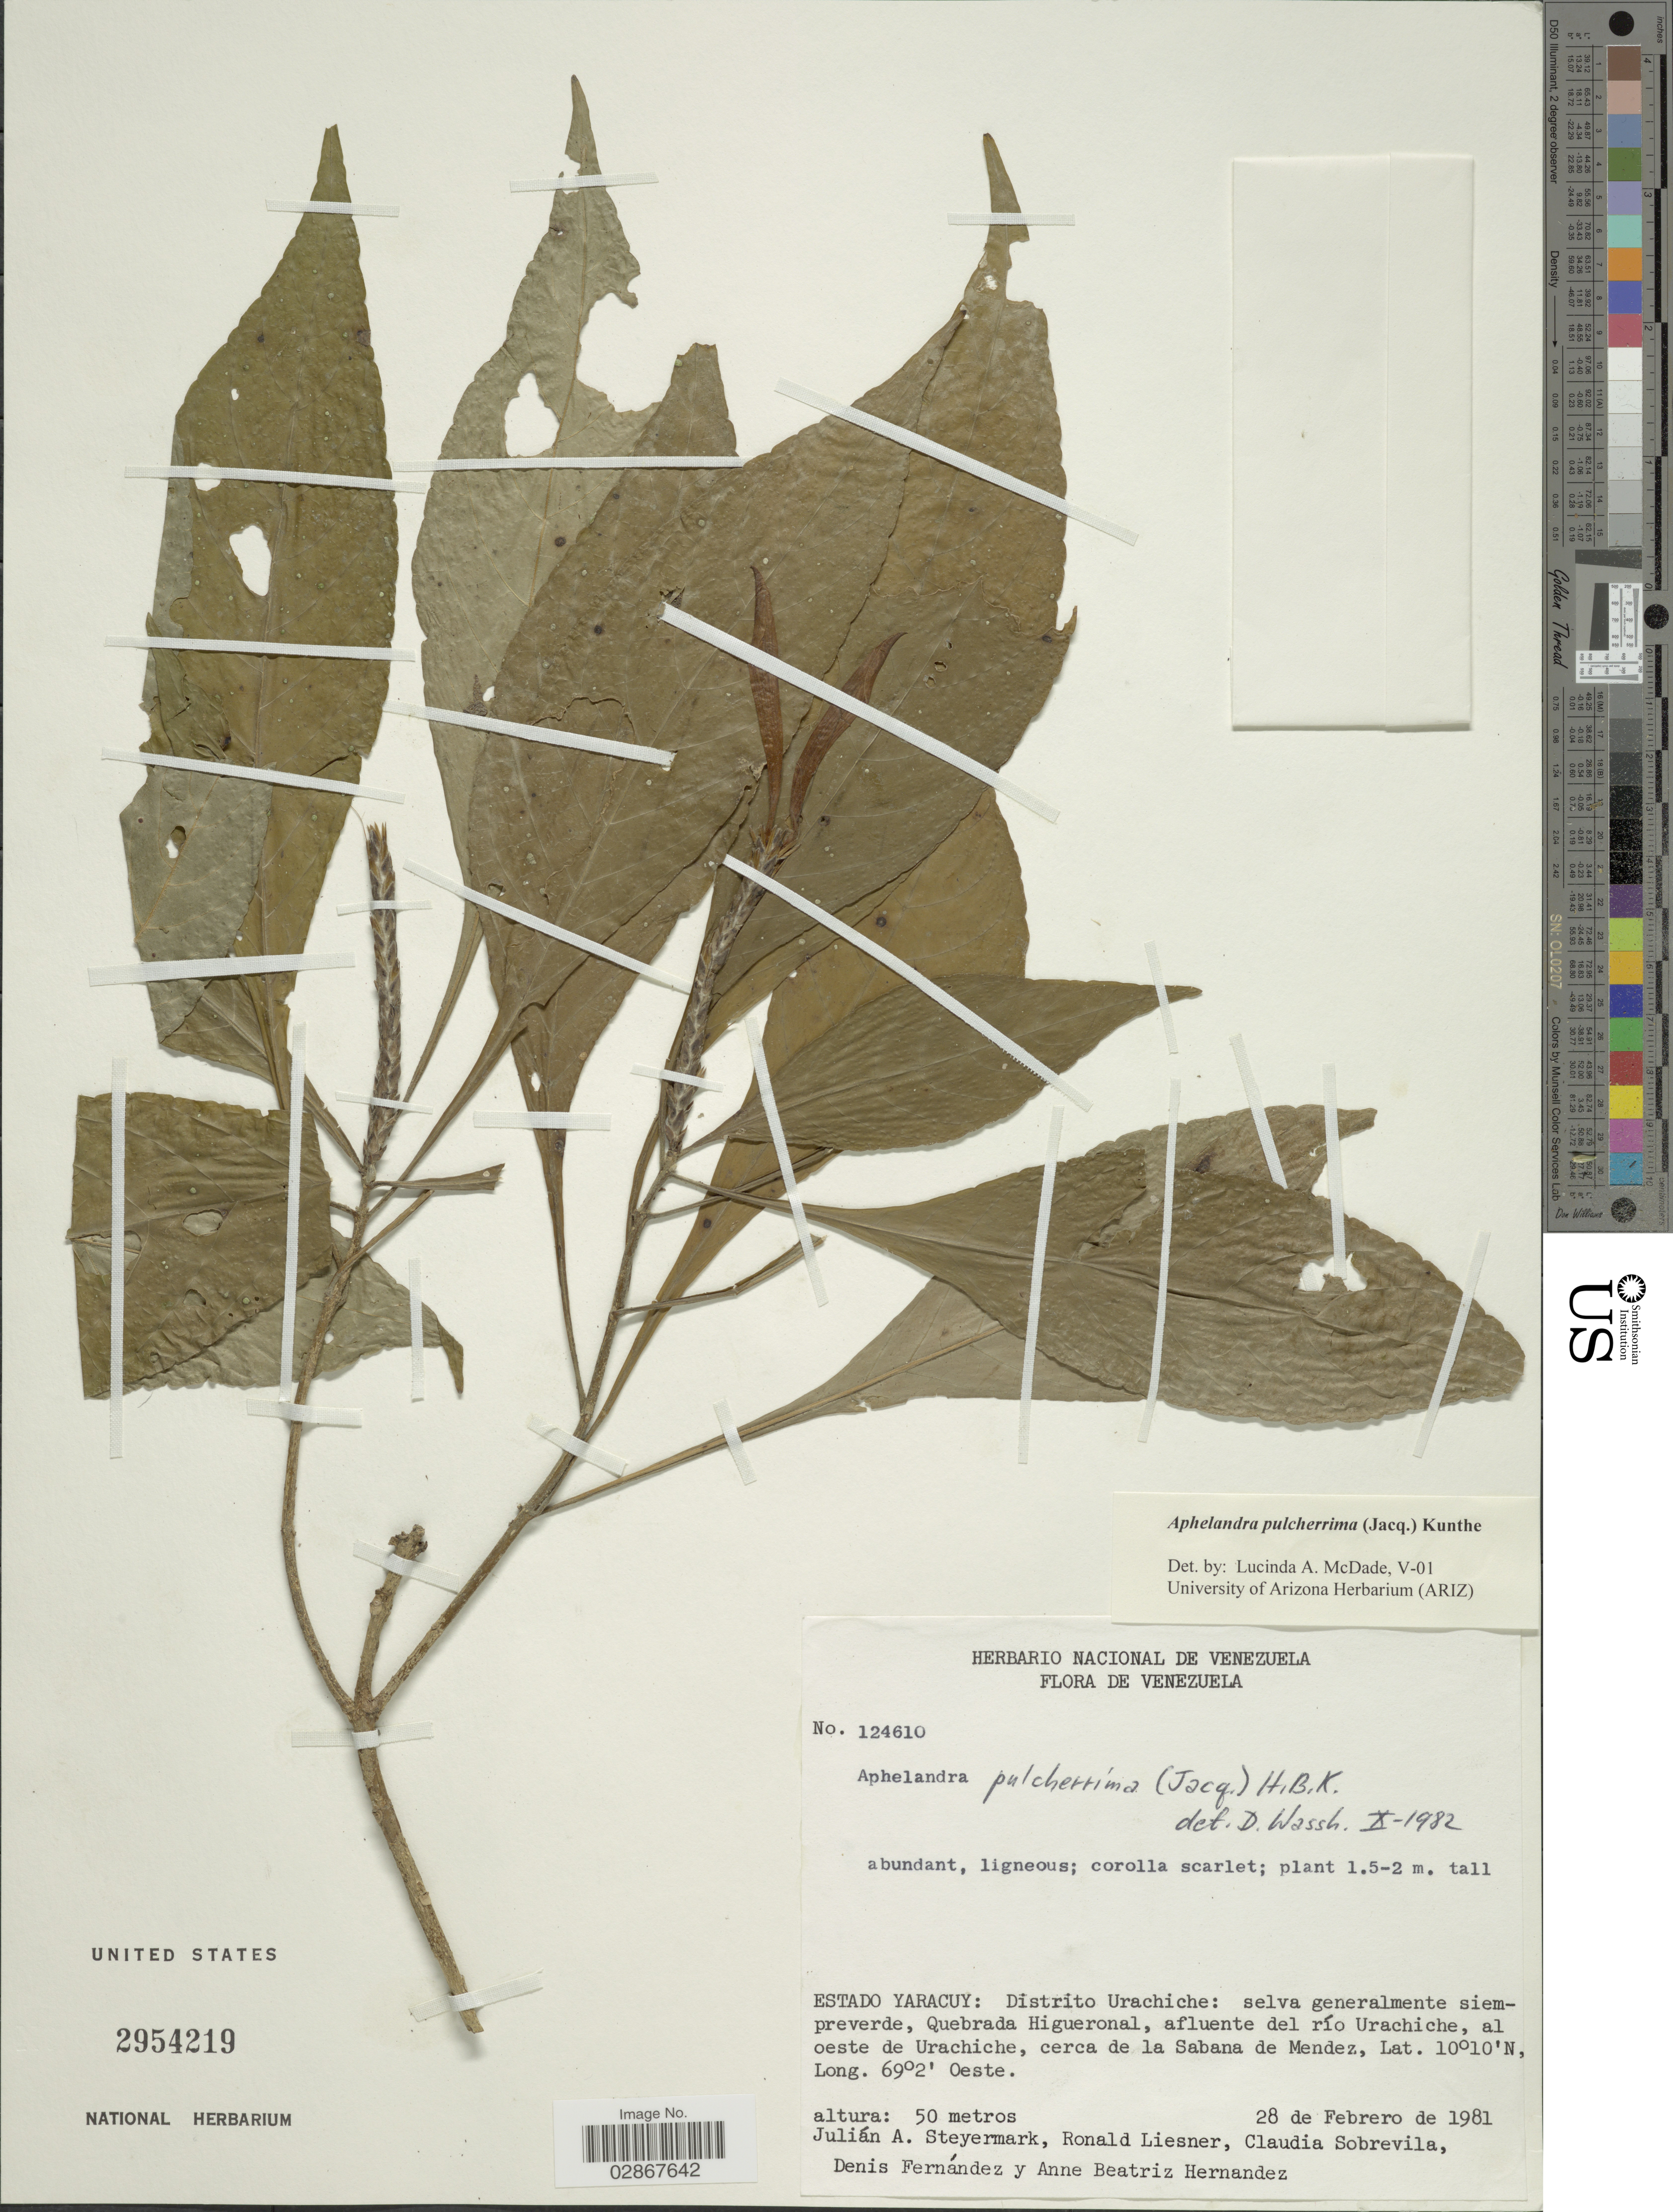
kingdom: Plantae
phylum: Tracheophyta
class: Magnoliopsida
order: Lamiales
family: Acanthaceae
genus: Aphelandra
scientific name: Aphelandra pulcherrima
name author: (Jacq.) Kunth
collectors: J. Steyermark, R. L. Liesner, C. Sobrevila, D. Fernandez & A. B. Hernandez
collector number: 124610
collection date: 1981-02-28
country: Venezuela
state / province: Yaracuy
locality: Distrito Urachiche: Quebrada Higueronal, afluente del río Urachiche, al oeste de Urachiche, cerca de la Sabana de Mendez.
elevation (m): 50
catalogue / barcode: US 2954219